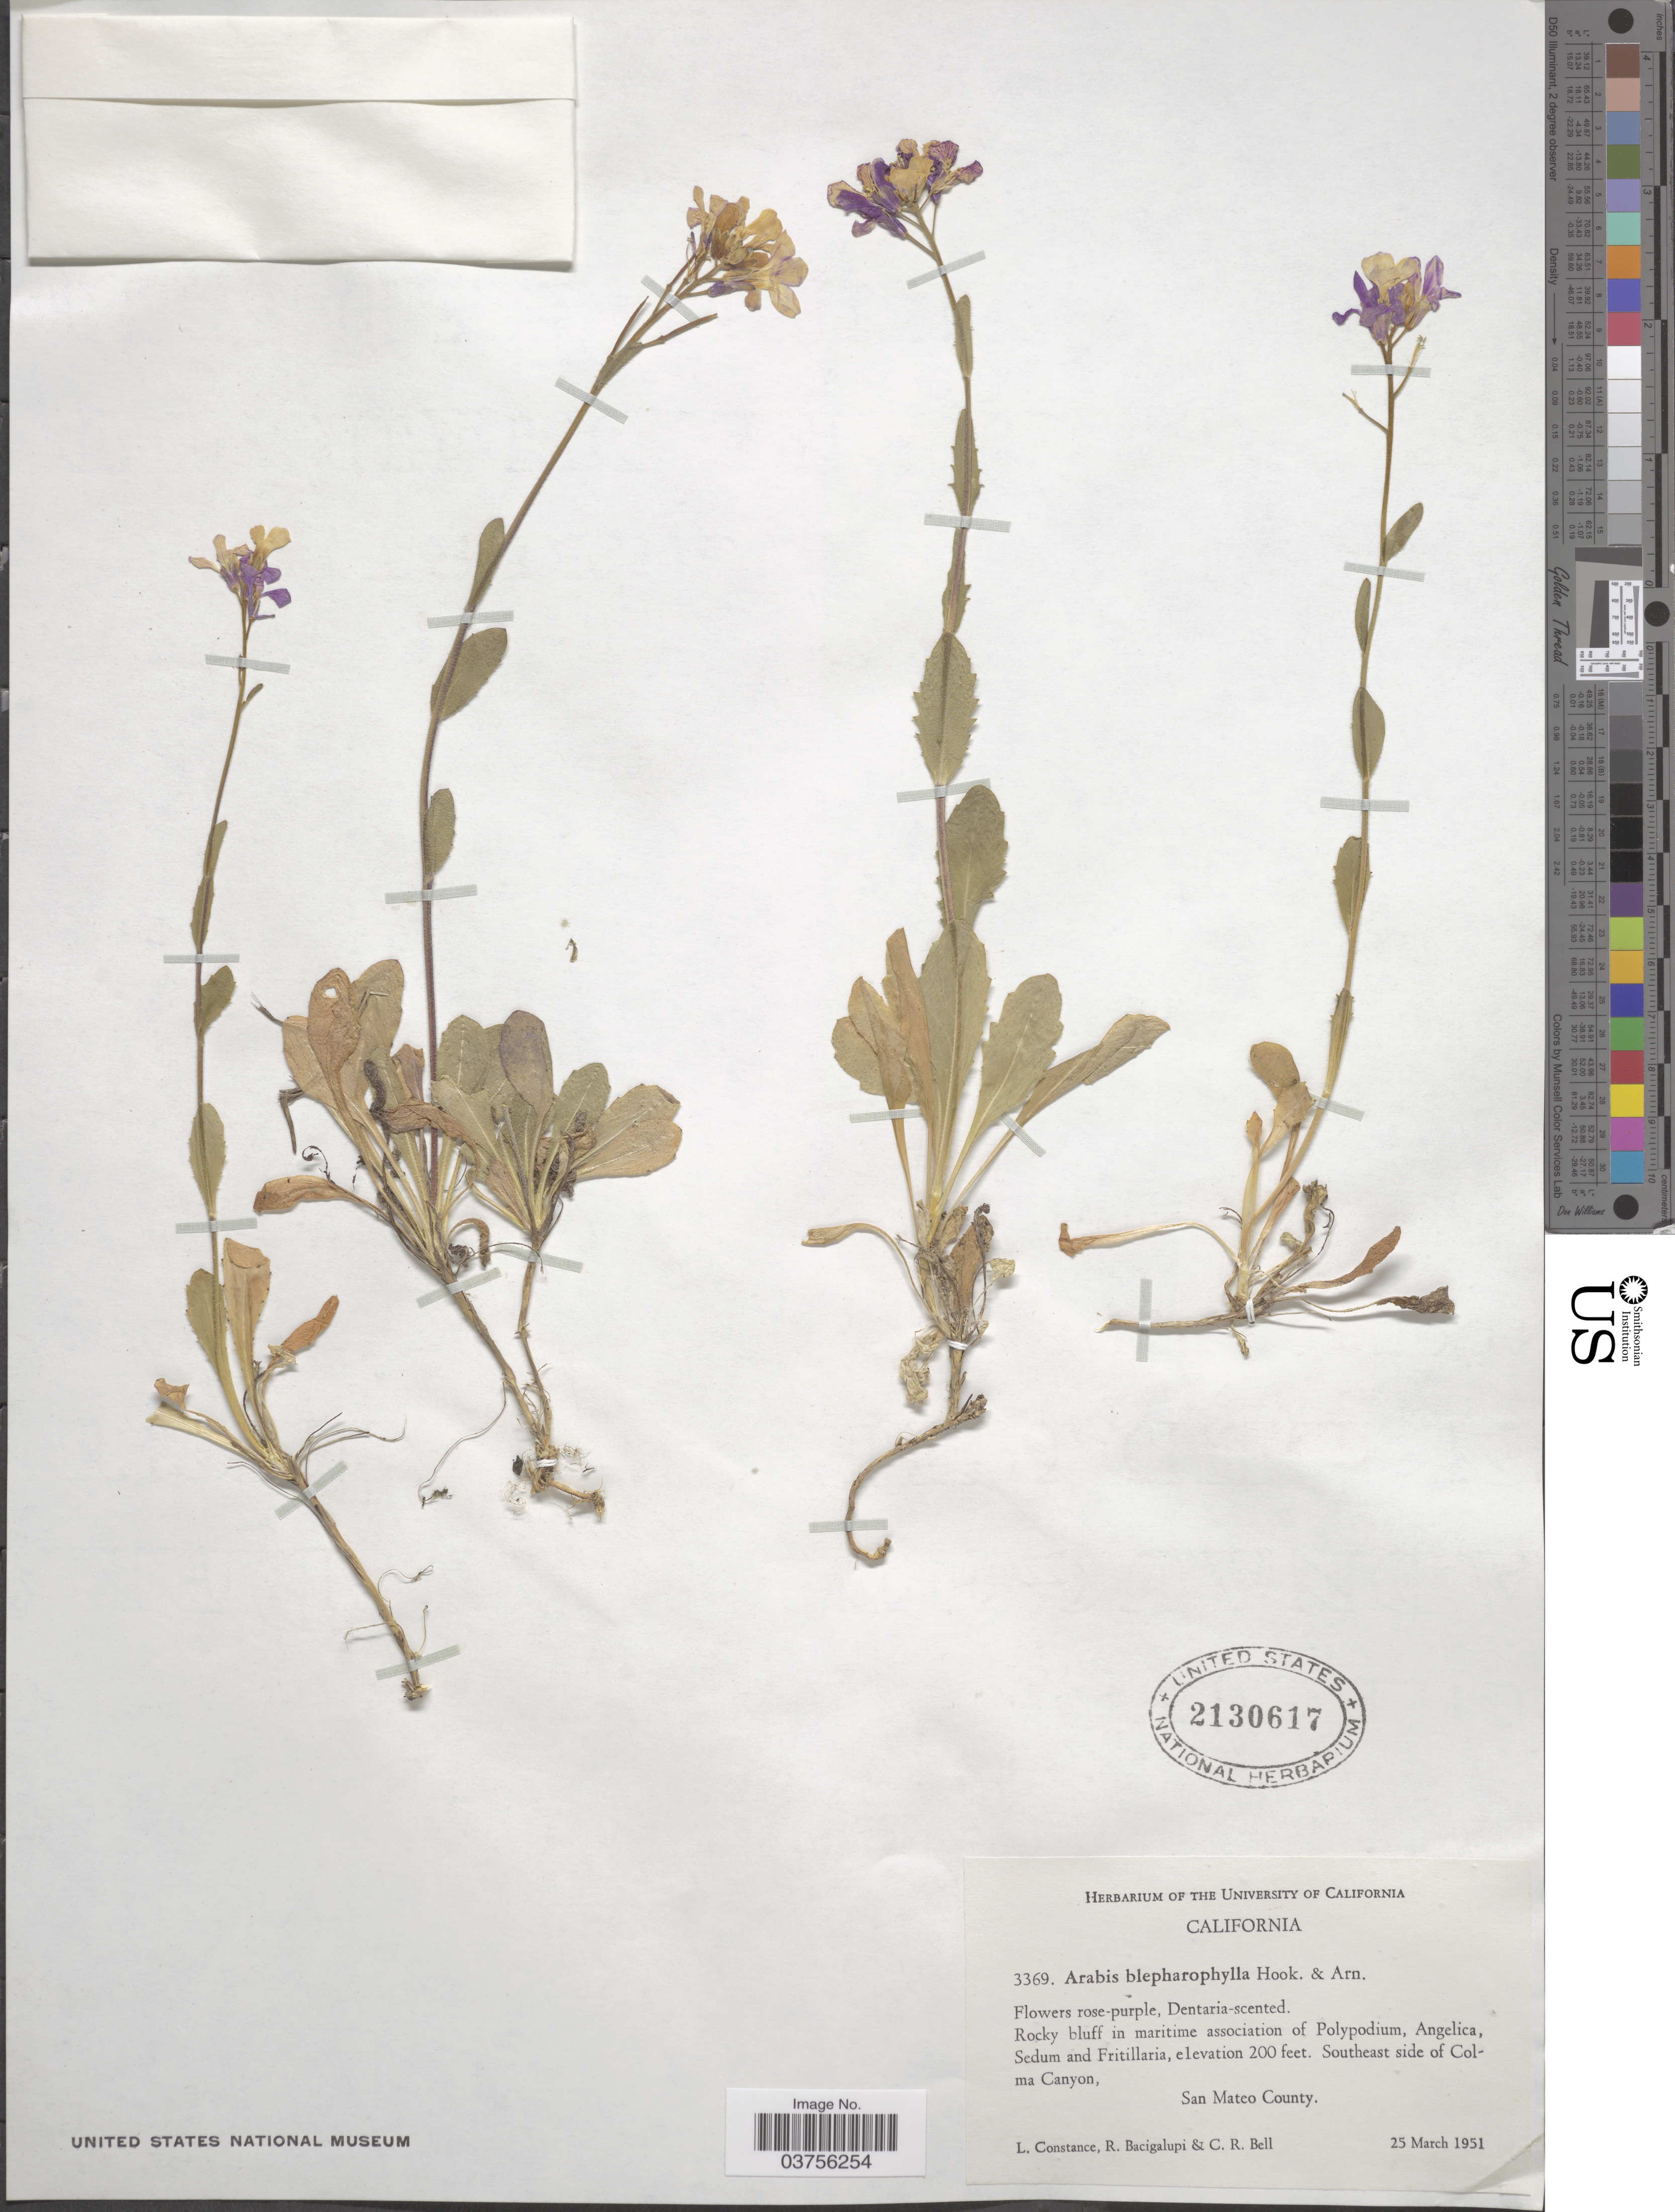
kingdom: Plantae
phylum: Tracheophyta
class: Magnoliopsida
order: Brassicales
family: Brassicaceae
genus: Arabis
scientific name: Arabis blepharophylla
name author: Hook. & Arn.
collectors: L. Constance, R. Bacigalupi & C. R. Bell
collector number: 3369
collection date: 1951-03-25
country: United States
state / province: California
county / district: San Mateo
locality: Southeast side of Colma Canyon, San Mateo County.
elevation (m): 61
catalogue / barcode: US 2130617